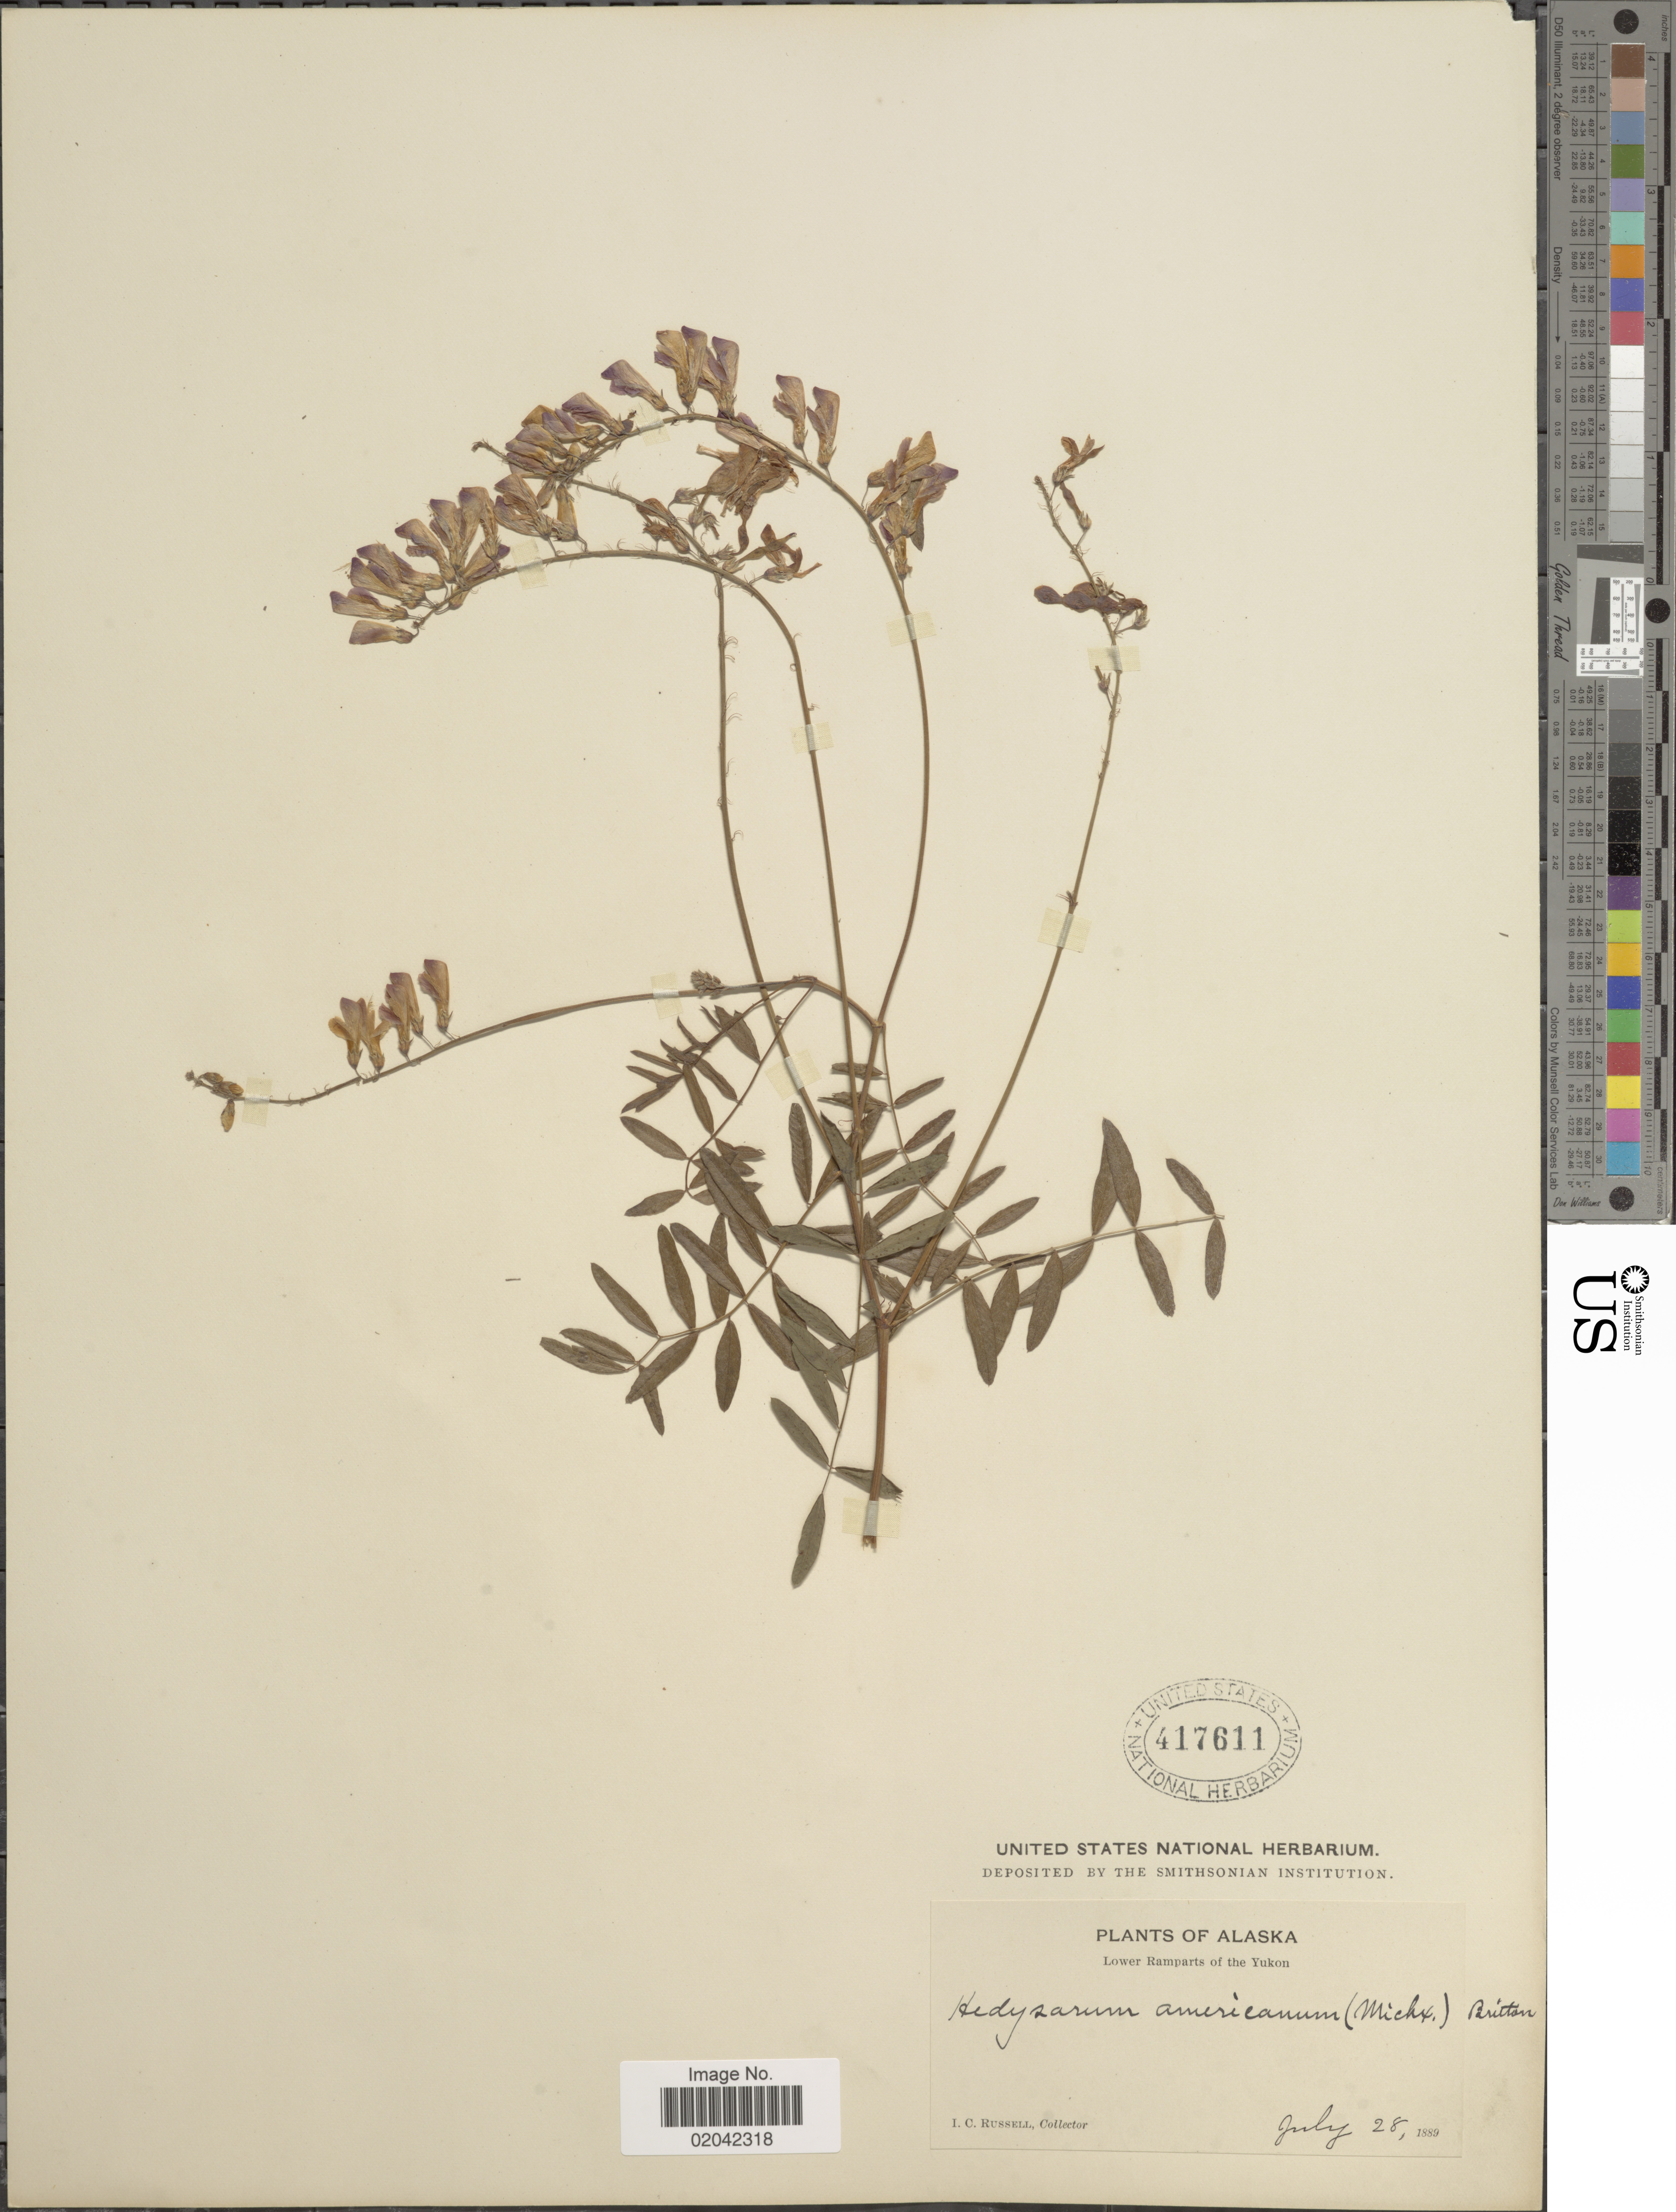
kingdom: Plantae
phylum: Tracheophyta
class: Magnoliopsida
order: Fabales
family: Fabaceae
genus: Hedysarum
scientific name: Hedysarum alpinum var. americanum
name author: Michx. ex Pursh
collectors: I. C. Russell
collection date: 1889-07-28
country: United States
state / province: Alaska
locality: Lower Ramparts of the Yukon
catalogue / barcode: US 417611